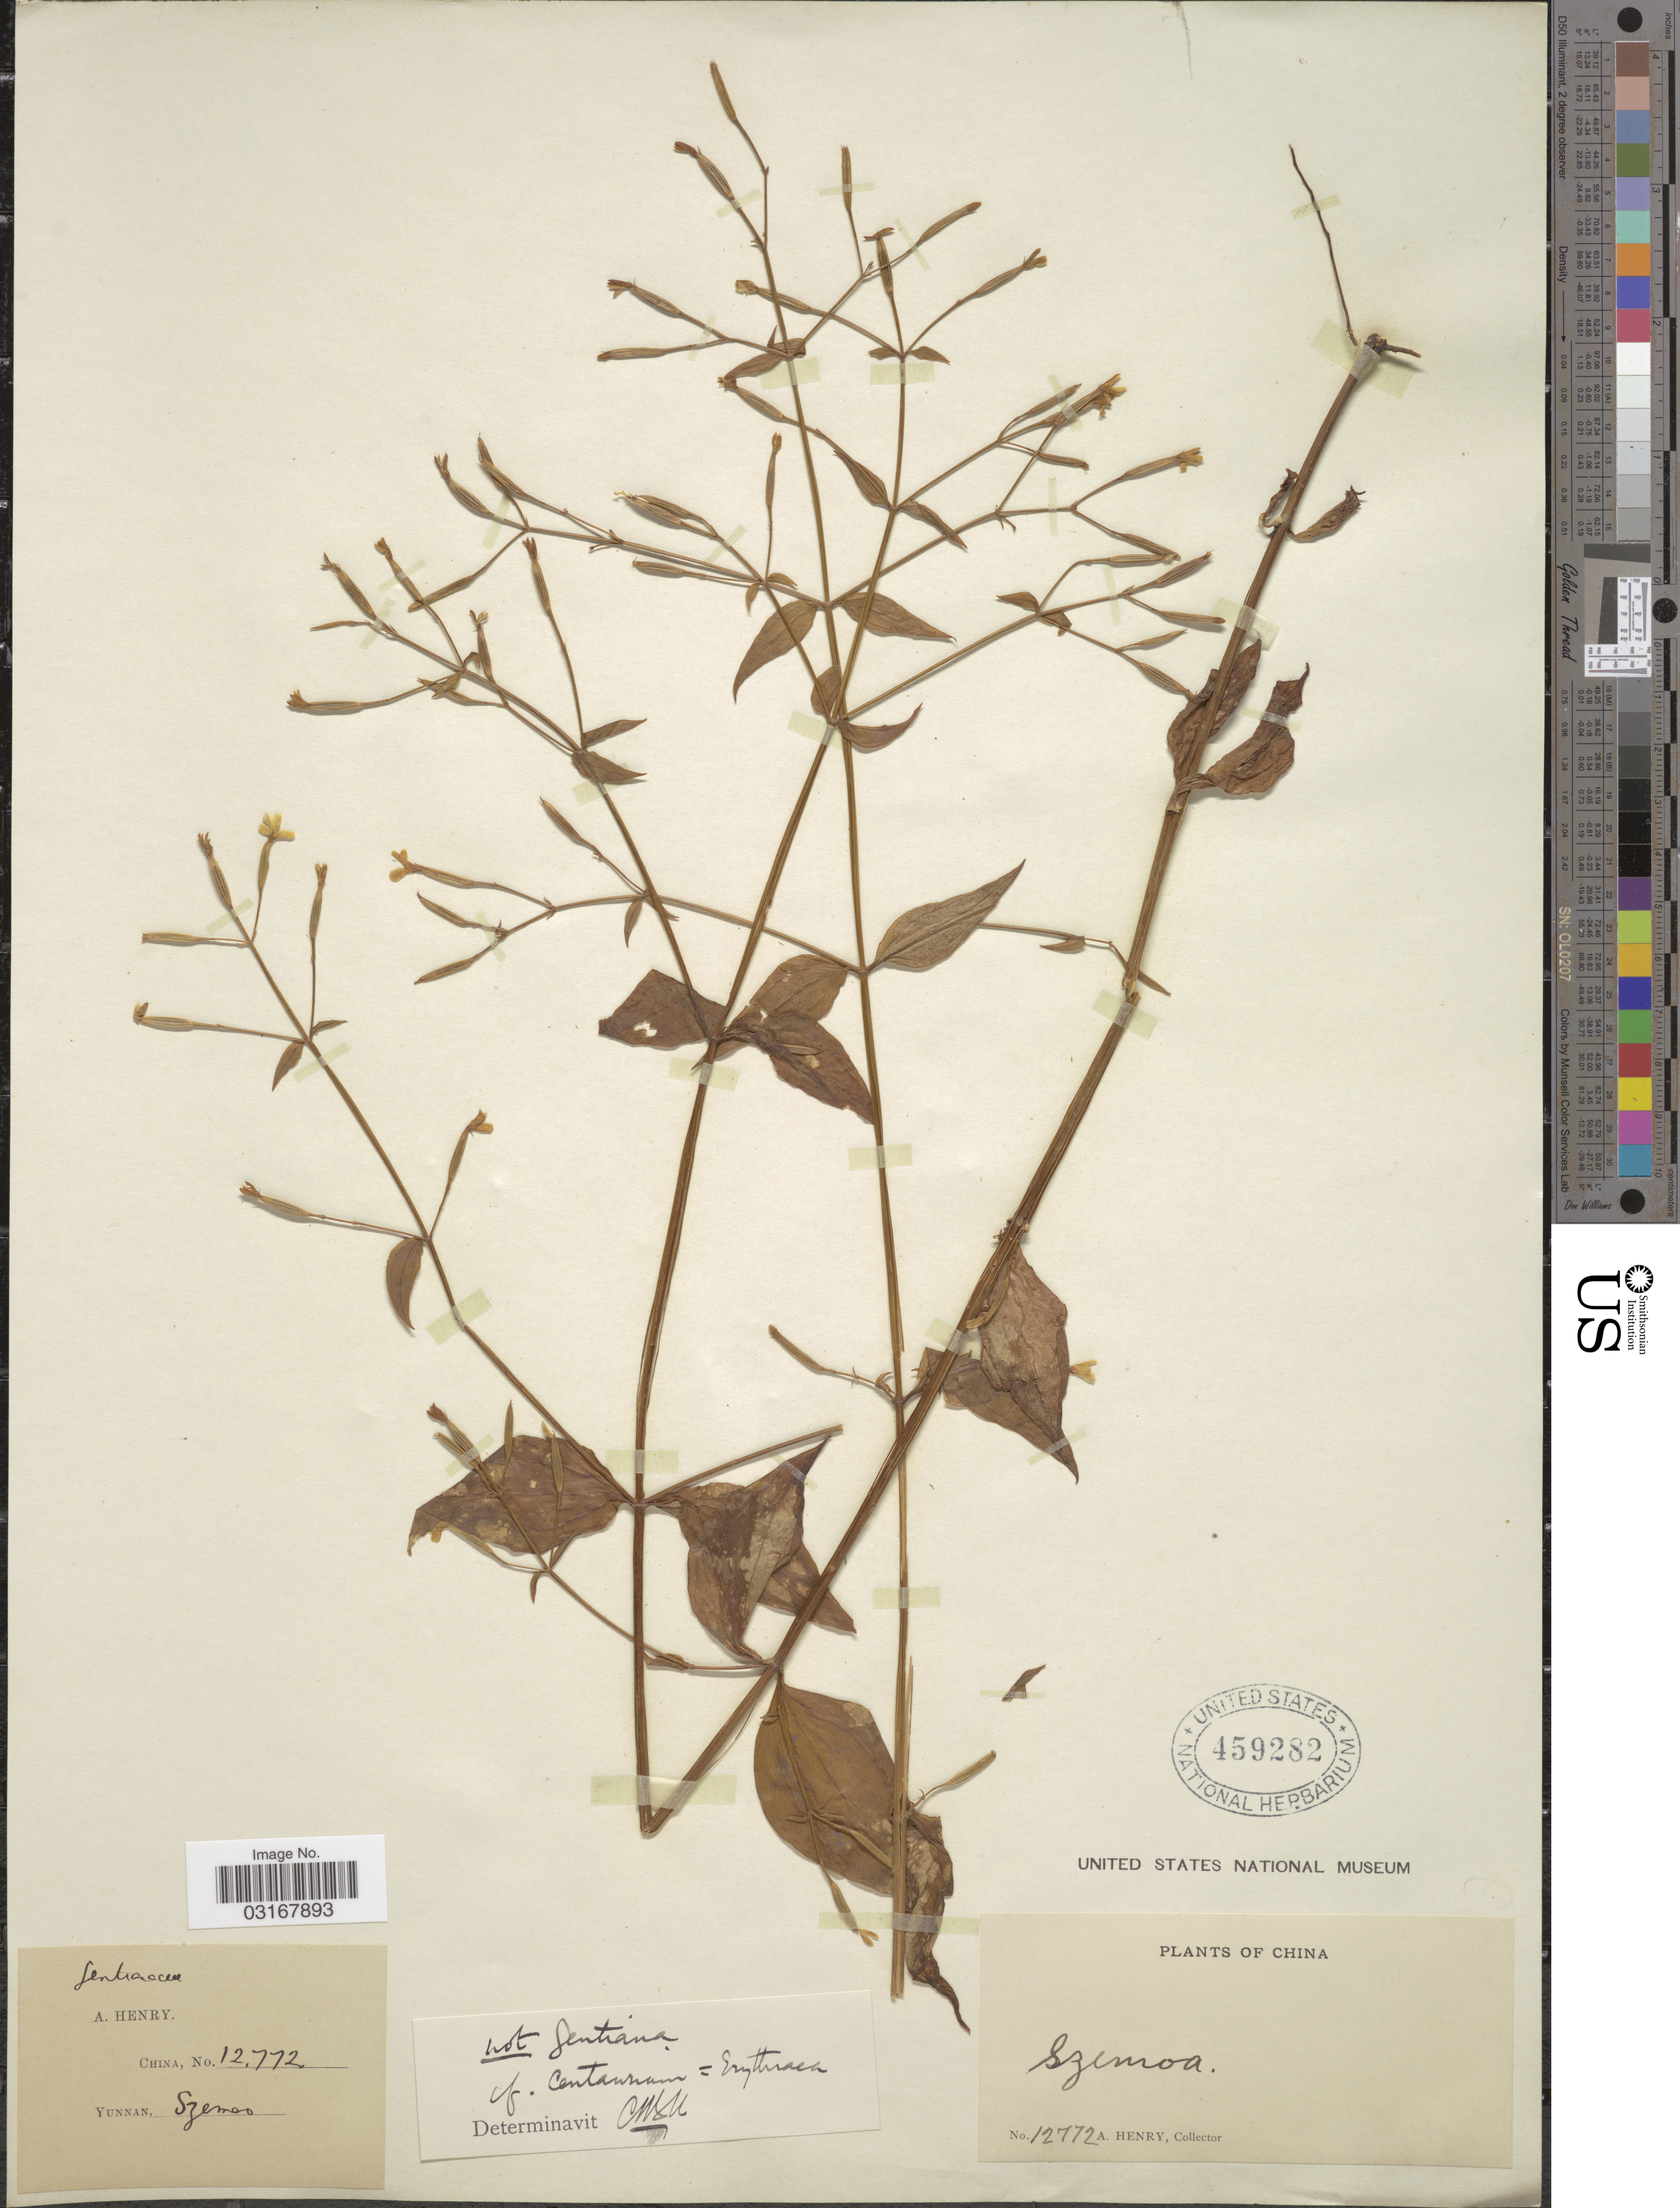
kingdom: Plantae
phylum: Tracheophyta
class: Magnoliopsida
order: Gentianales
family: Gentianaceae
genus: Centaurium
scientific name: Centaurium sp.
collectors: A. Henry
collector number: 12772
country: China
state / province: Yunnan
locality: Szemoa.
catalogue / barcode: US 459282